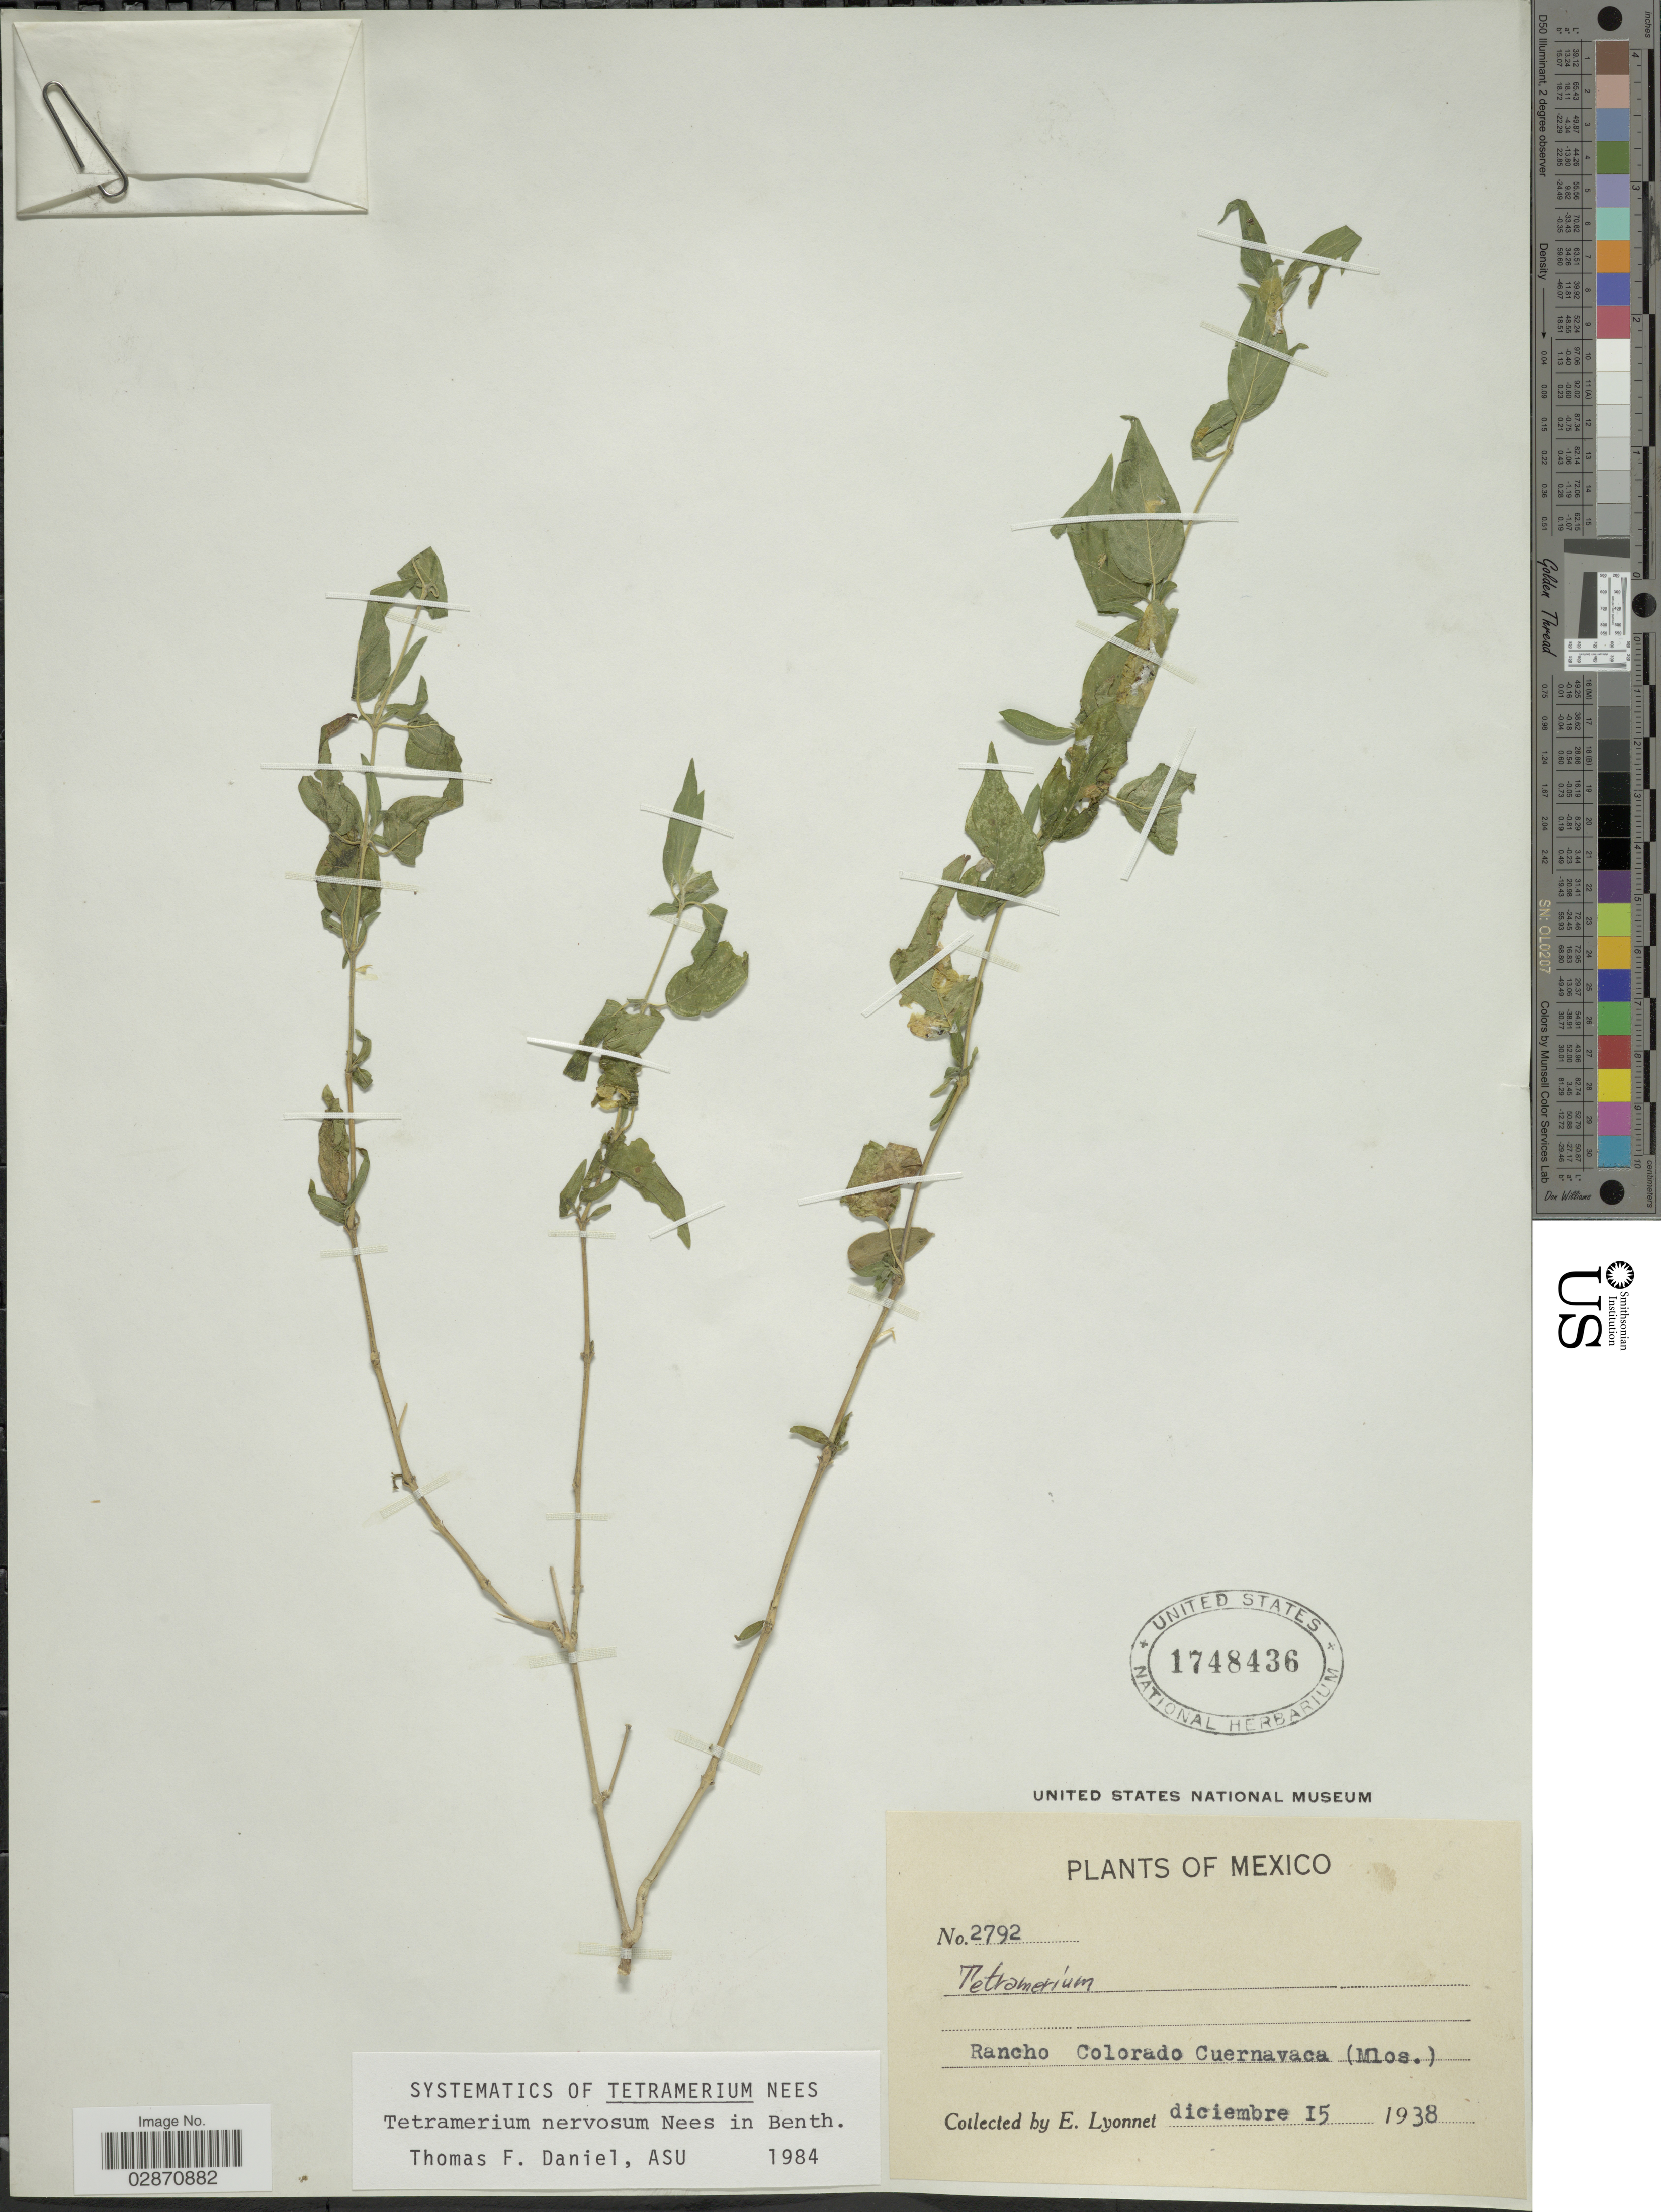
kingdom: Plantae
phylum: Tracheophyta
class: Magnoliopsida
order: Lamiales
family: Acanthaceae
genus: Tetramerium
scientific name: Tetramerium nervosum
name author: Nees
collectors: E. Lyonnet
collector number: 2792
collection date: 1938-12-15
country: Mexico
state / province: Morelos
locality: Rancho Colorado Cuernavaca (Mlos.).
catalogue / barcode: US 1748436